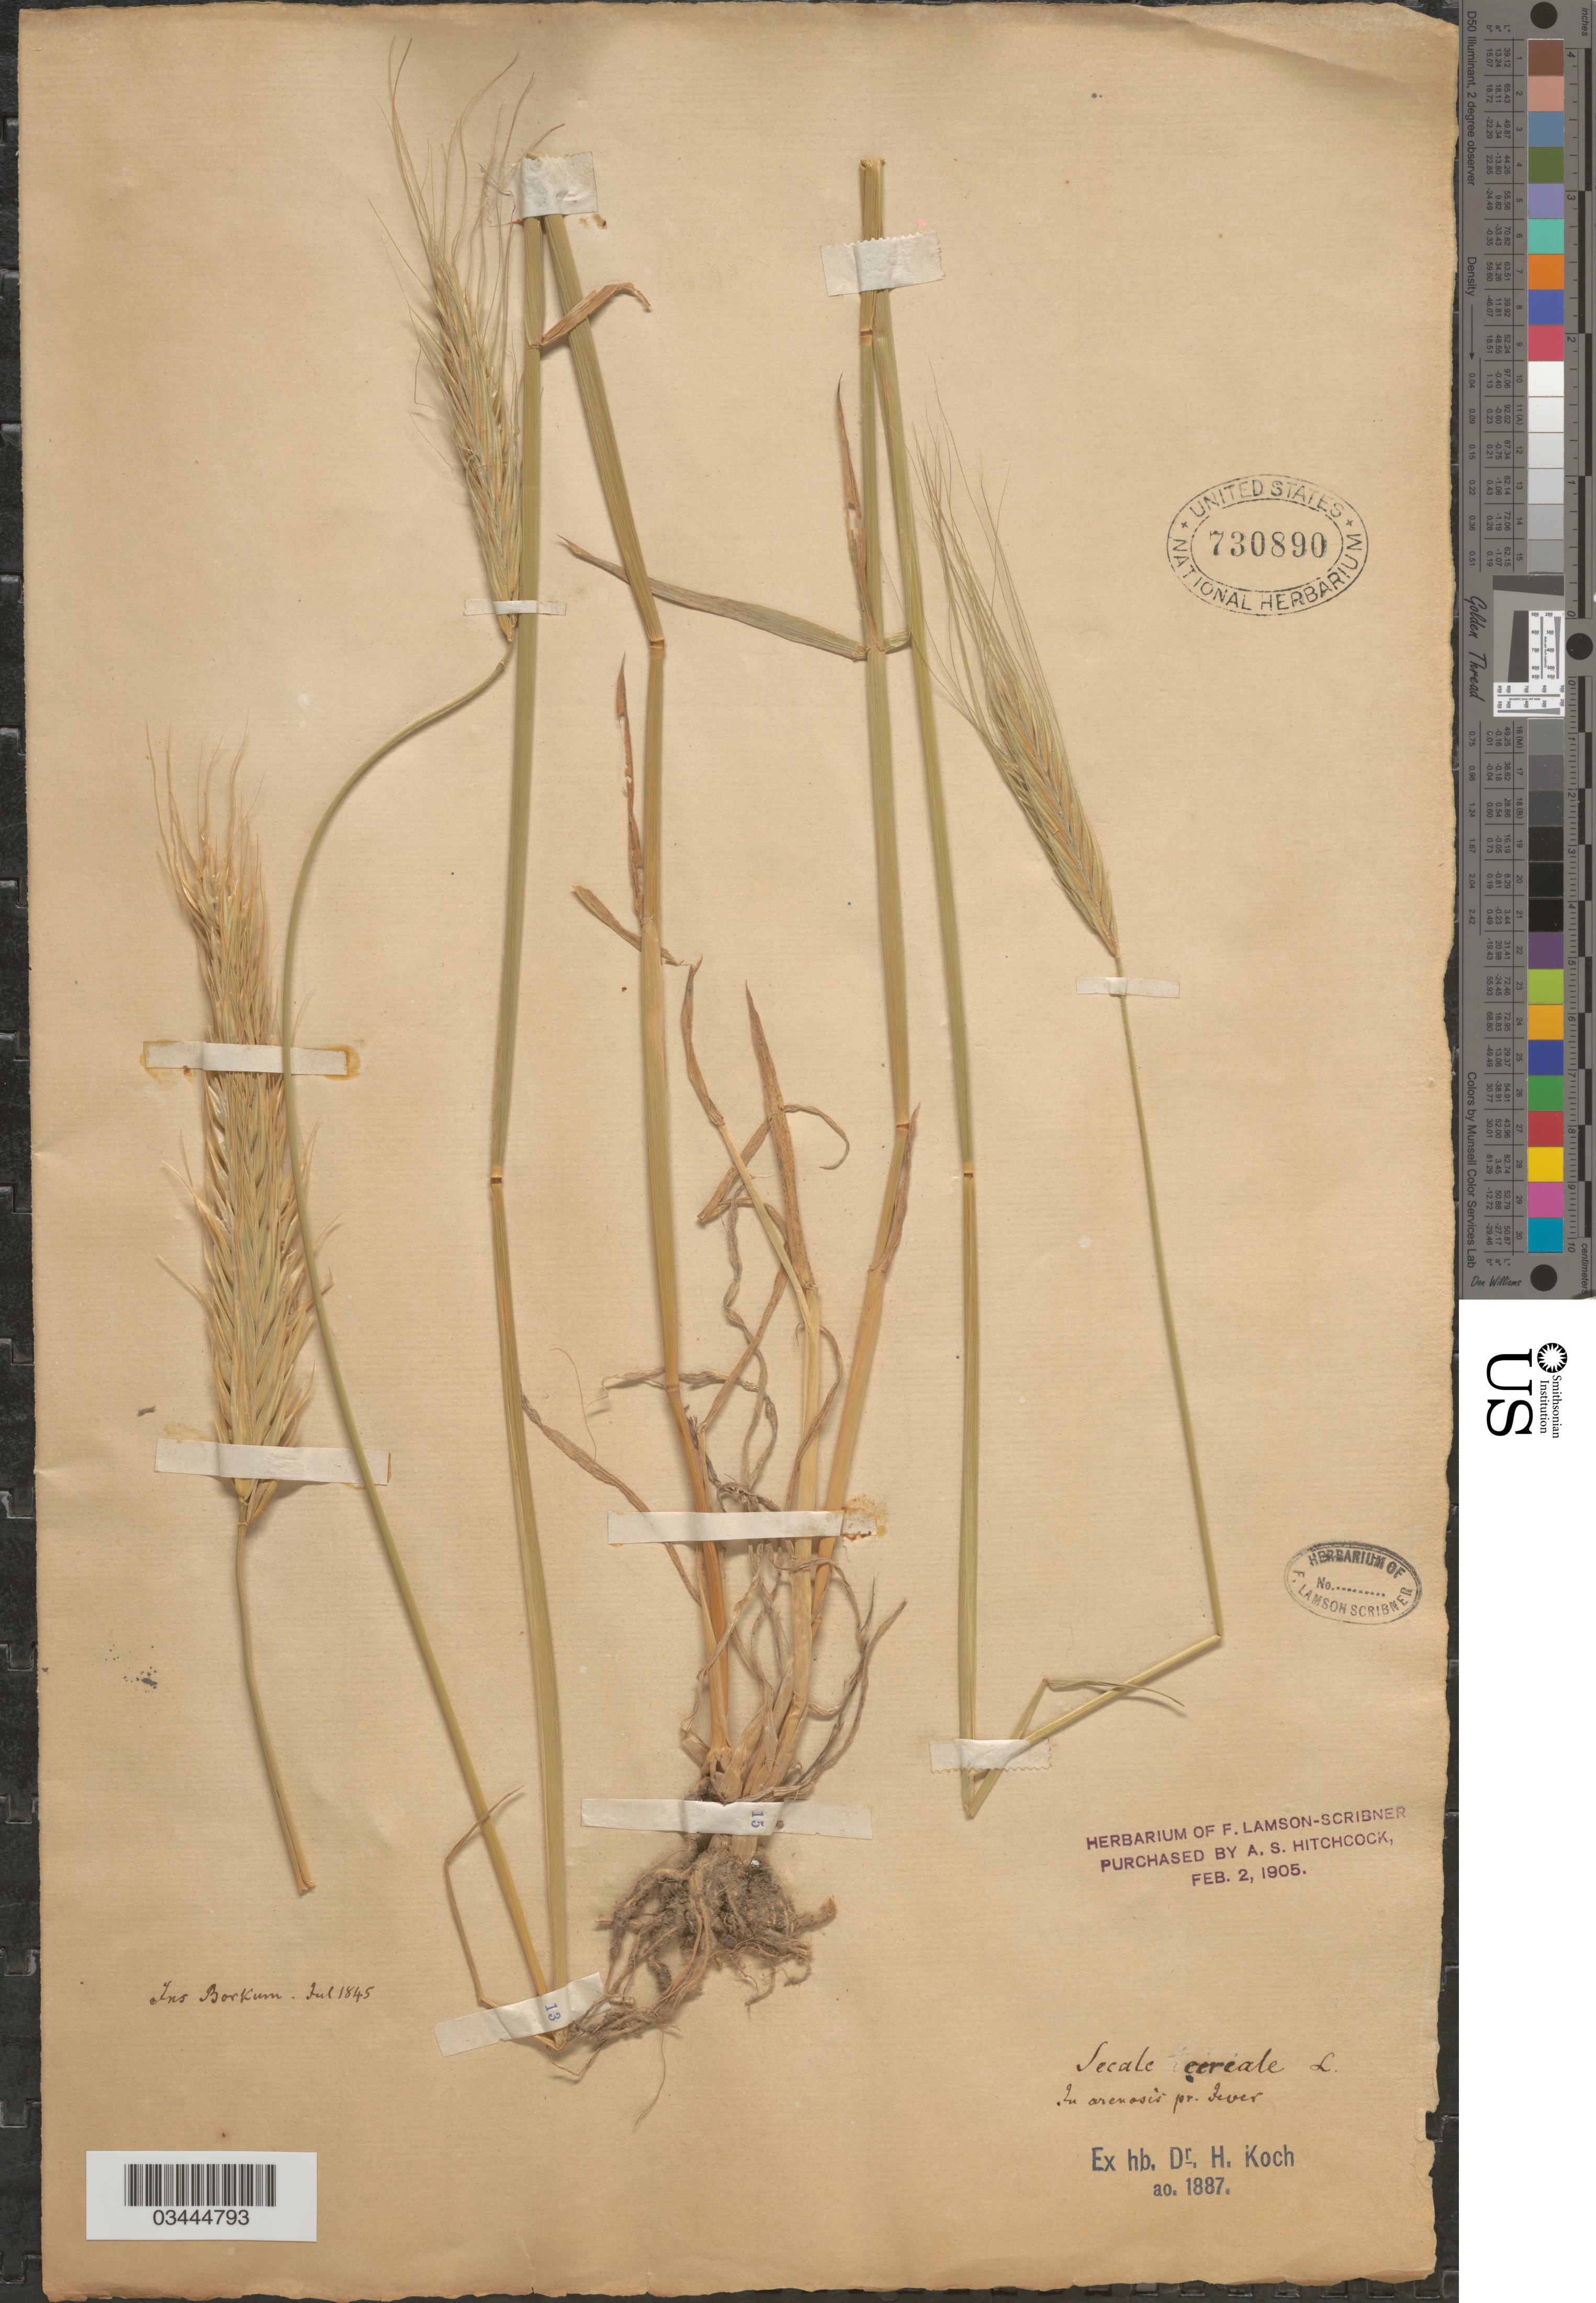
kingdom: Plantae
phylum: Tracheophyta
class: Liliopsida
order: Poales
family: Poaceae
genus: Secale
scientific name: Secale cereale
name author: L.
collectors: Ex herb. H. Koch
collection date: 1845-07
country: Germany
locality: Ins. Borkum. In arenosis pr. Jever.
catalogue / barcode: US 730890